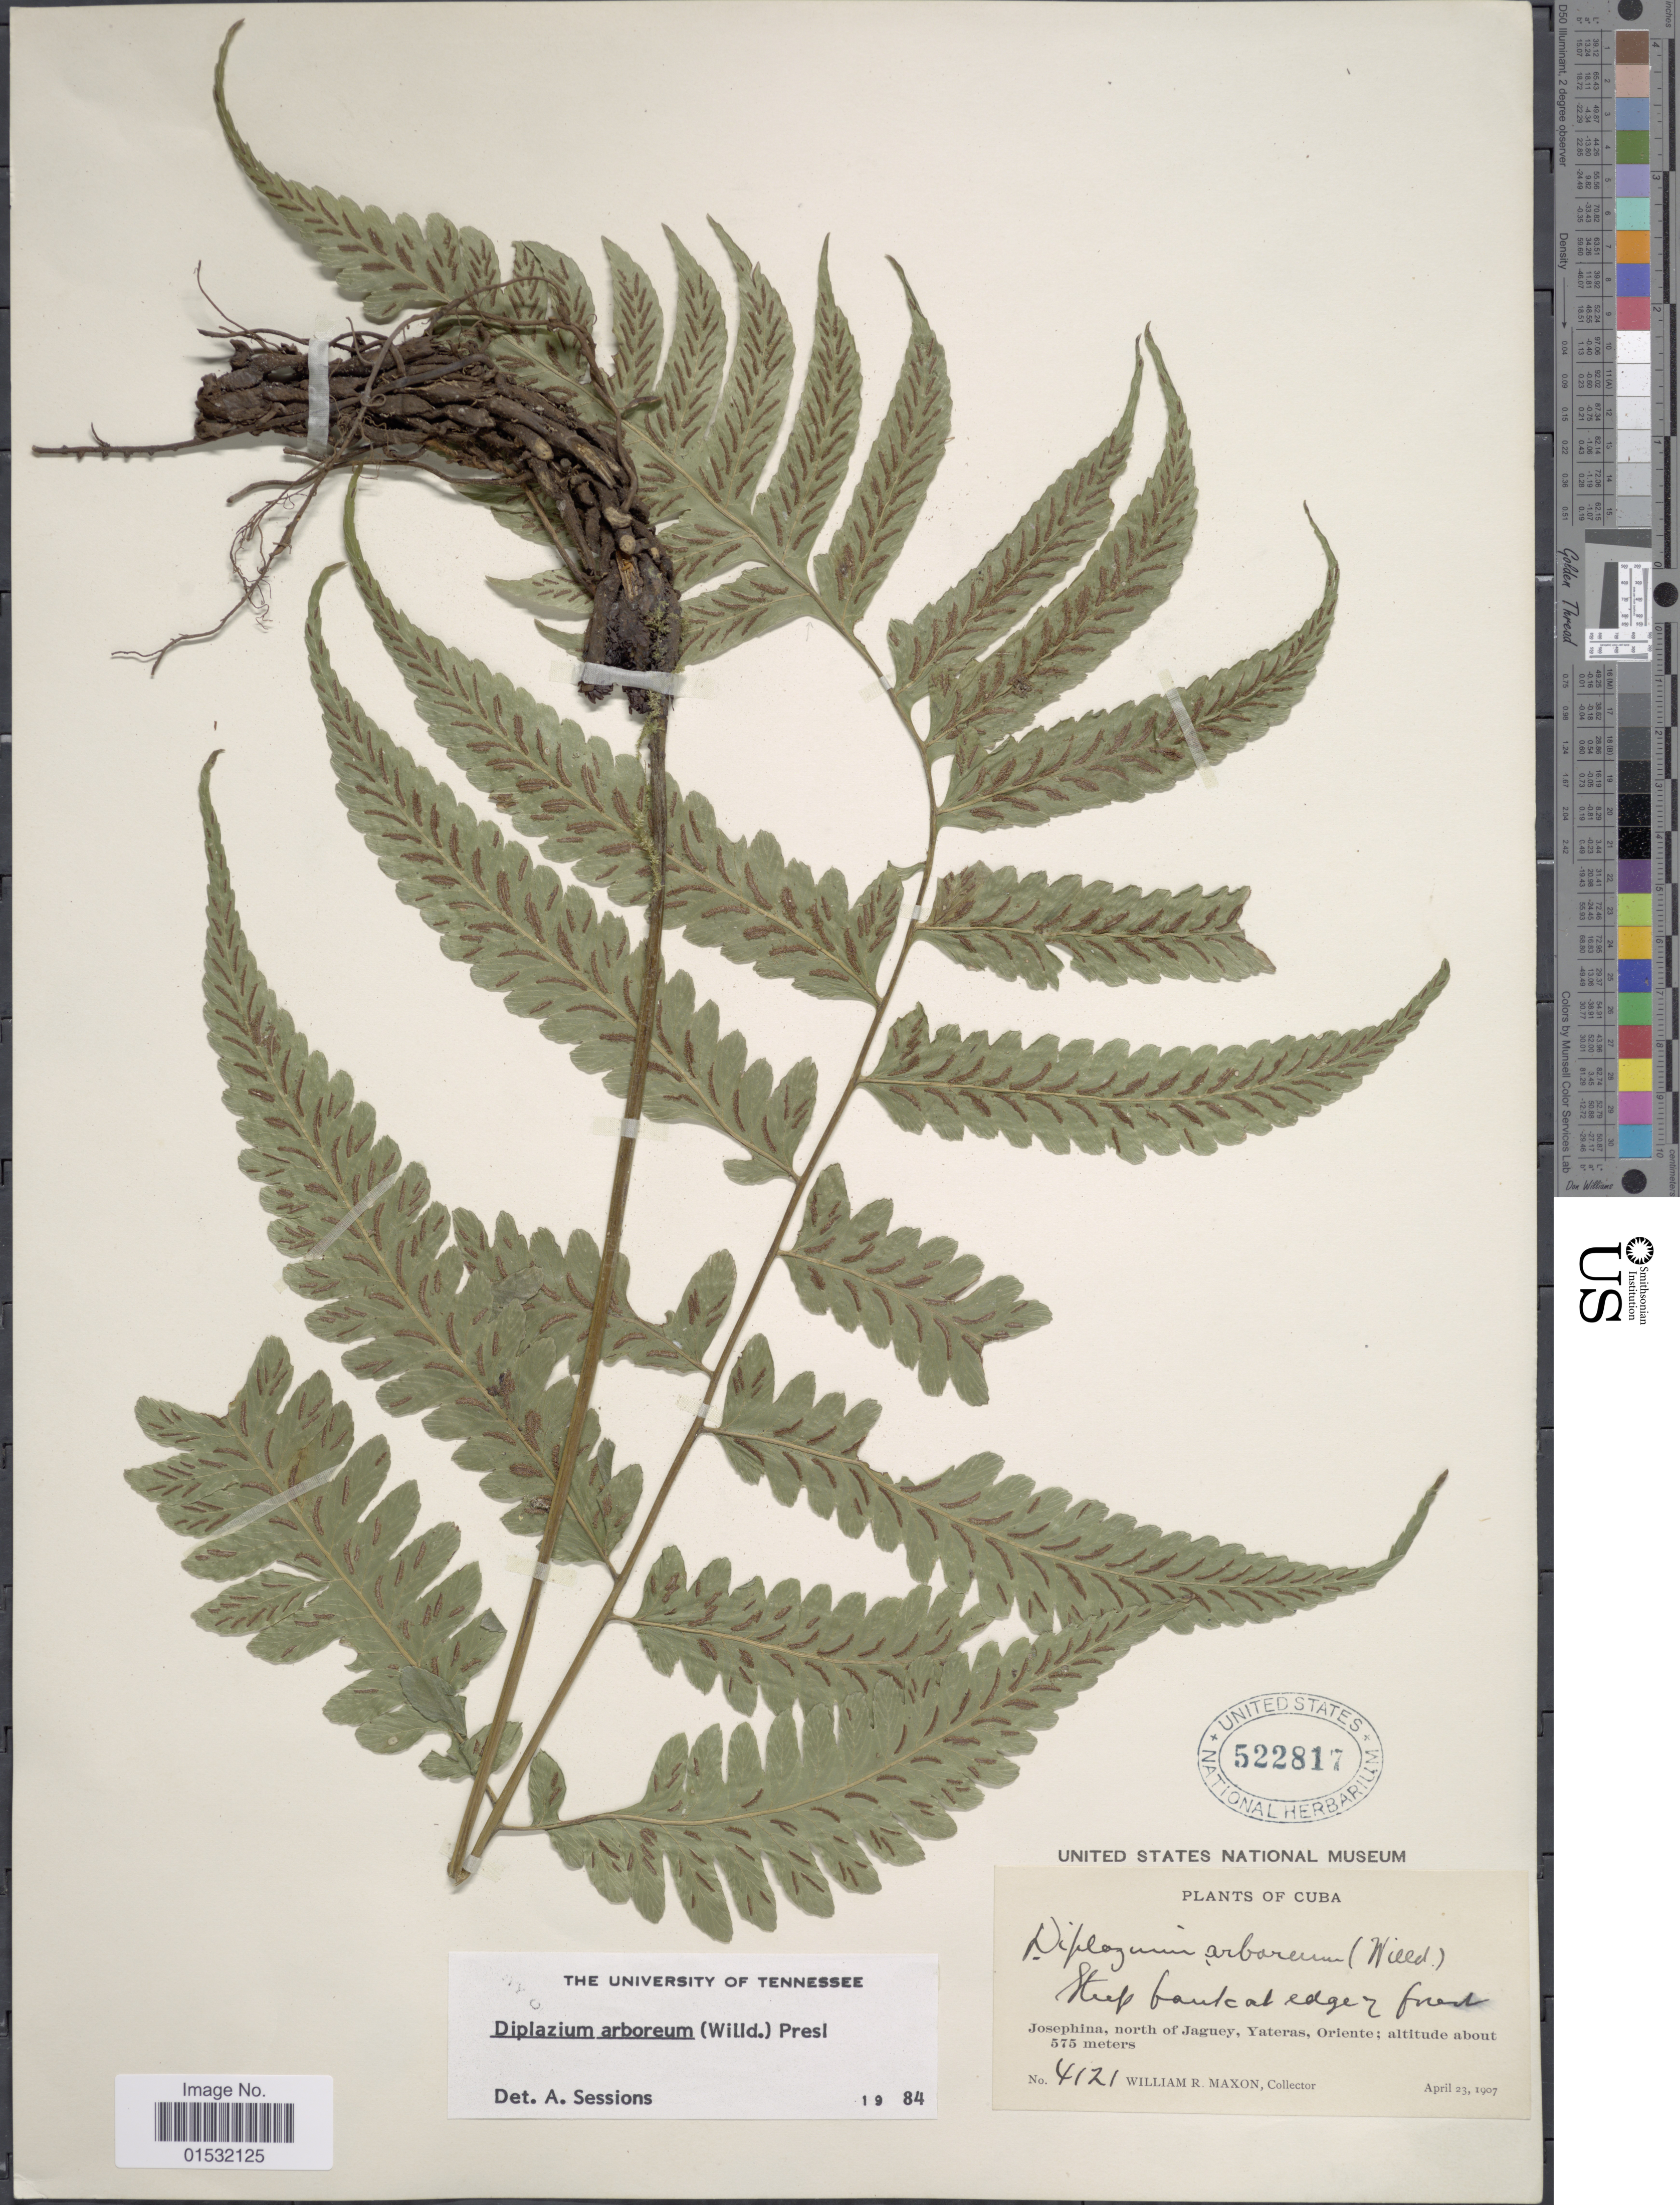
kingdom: Plantae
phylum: Tracheophyta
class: Polypodiopsida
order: Polypodiales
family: Athyriaceae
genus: Diplazium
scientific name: Diplazium cristatum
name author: (Desr.) Alston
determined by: Sánchez, C.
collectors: W. R. Maxon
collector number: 4121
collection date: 1907-04-23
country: Cuba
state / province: Oriente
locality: Josephina, north of Jaguey, Yateras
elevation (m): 575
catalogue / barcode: US 522817